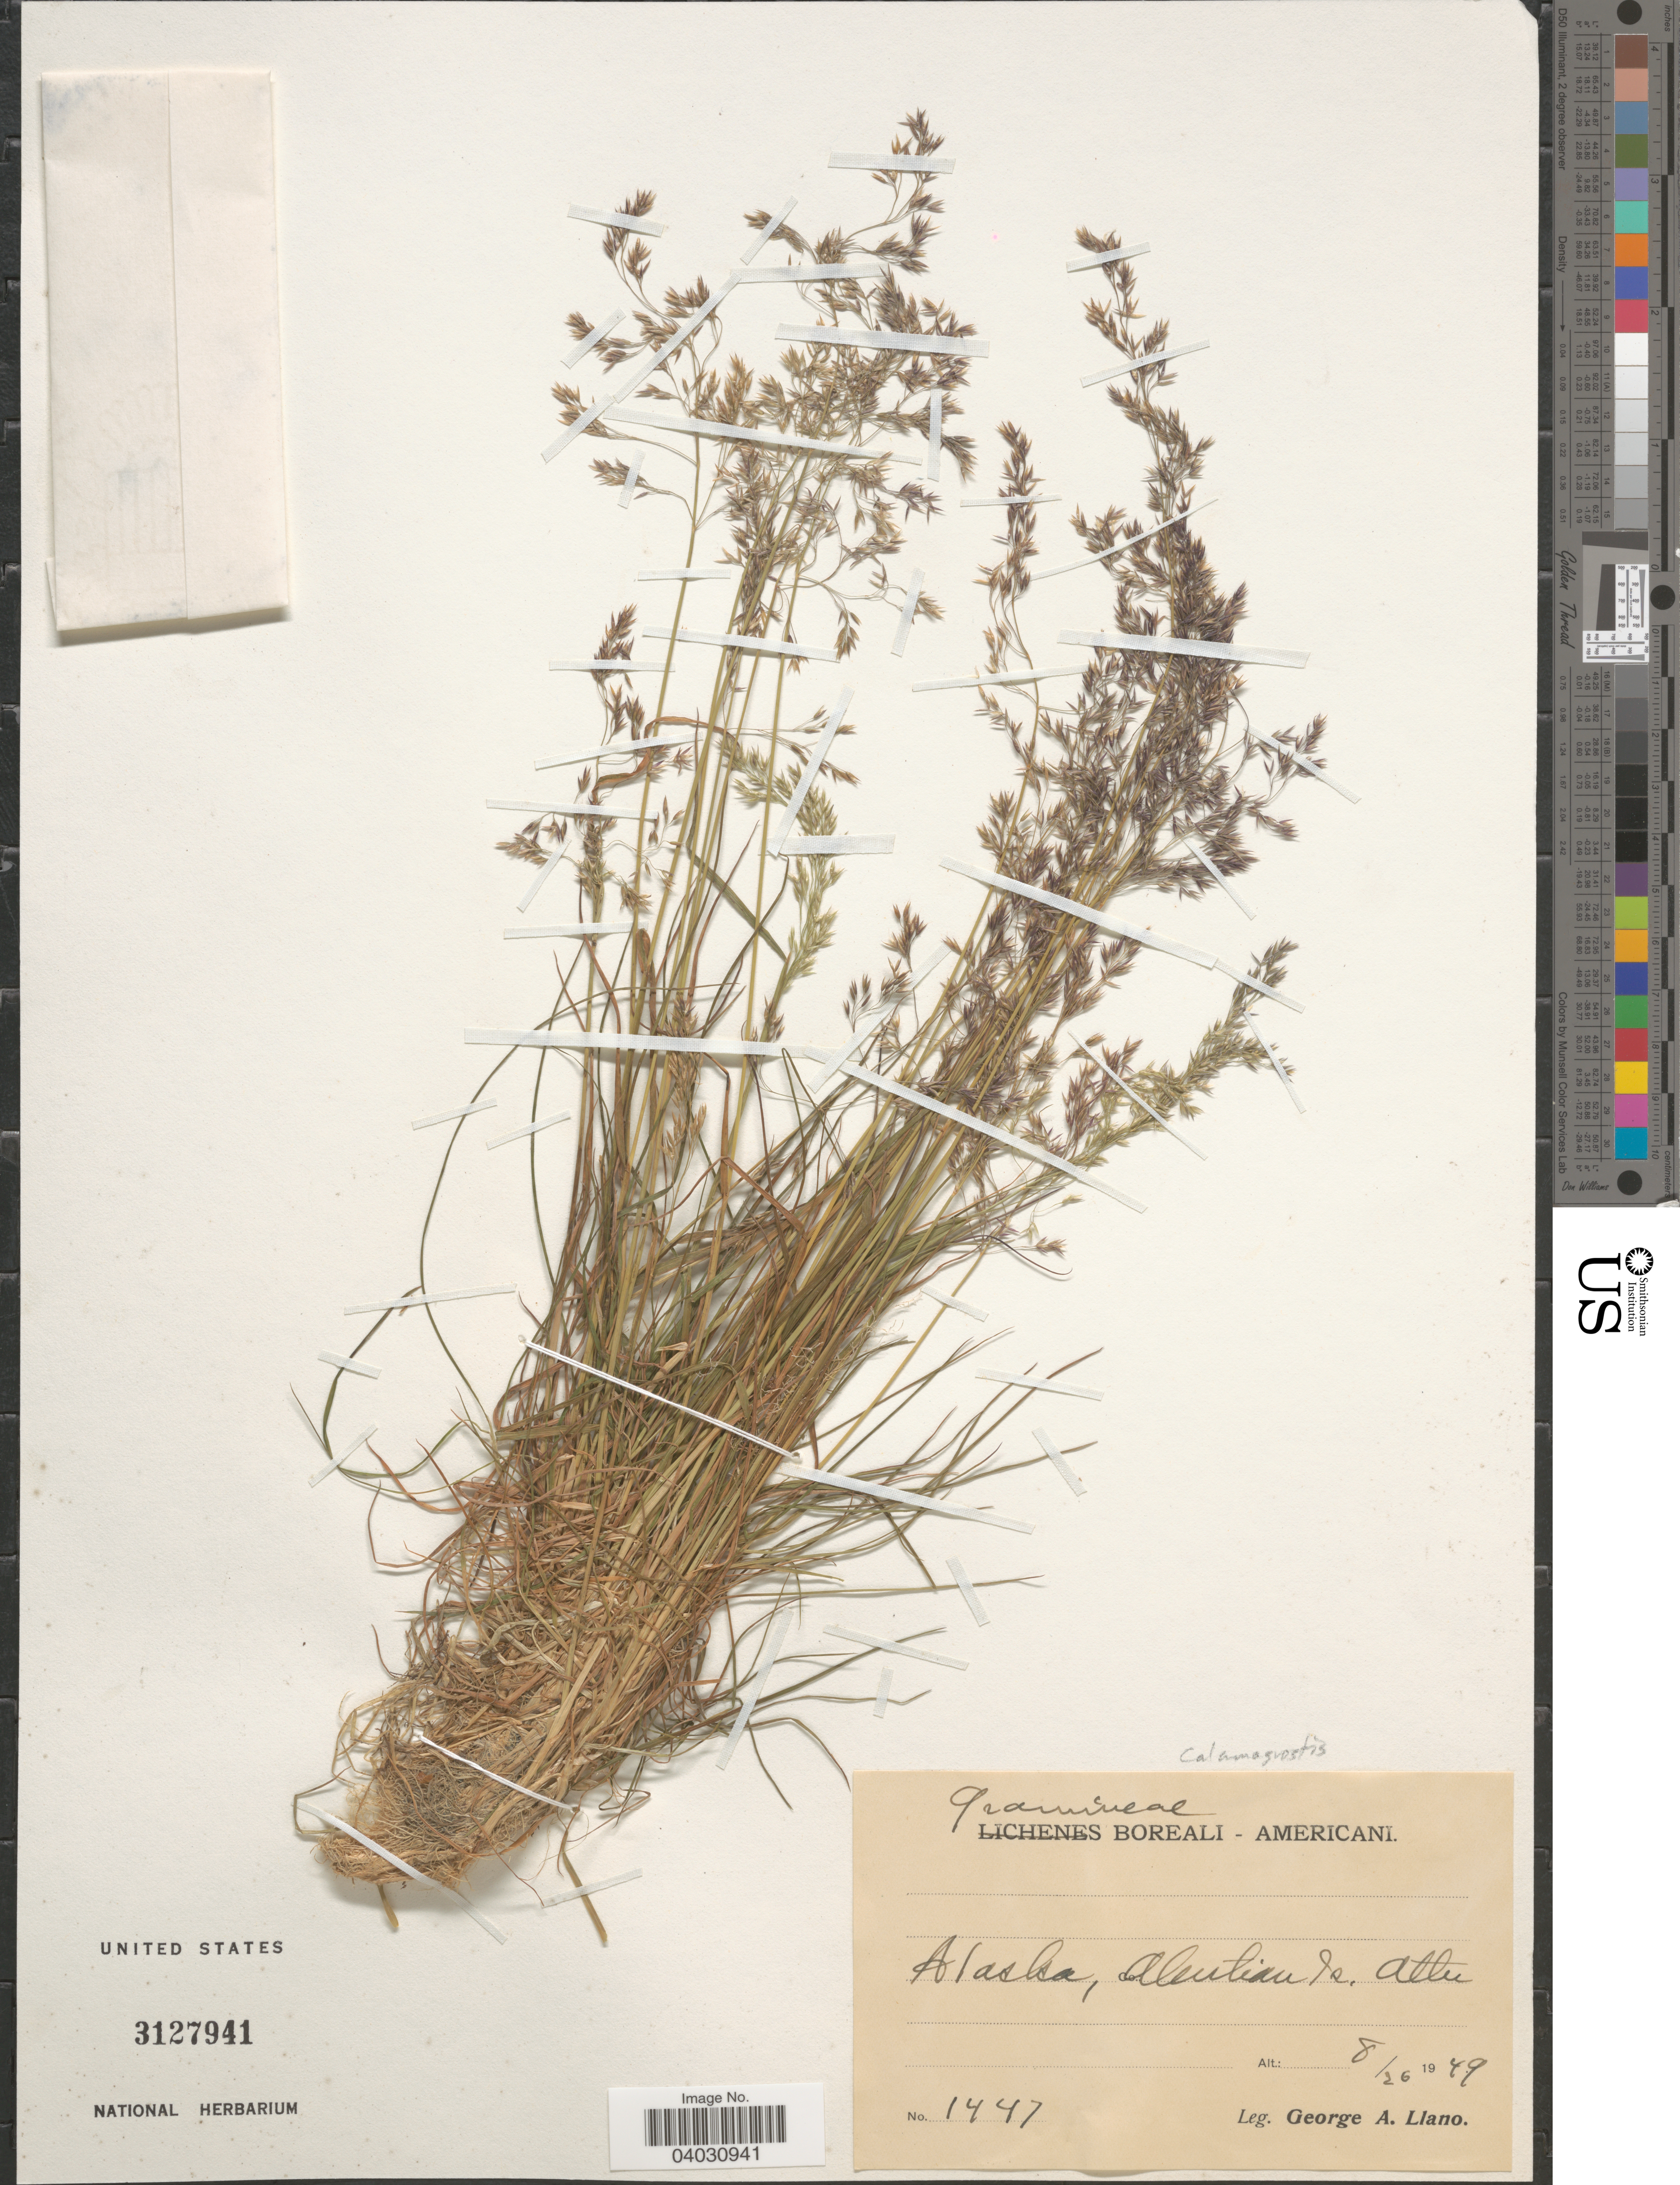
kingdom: Plantae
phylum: Tracheophyta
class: Liliopsida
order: Poales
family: Poaceae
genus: Calamagrostis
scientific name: Calamagrostis sp.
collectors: G. Llano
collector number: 1447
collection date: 1949-08-26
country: United States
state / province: Alaska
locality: Aleutian Is., Attu.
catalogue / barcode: US 3127941